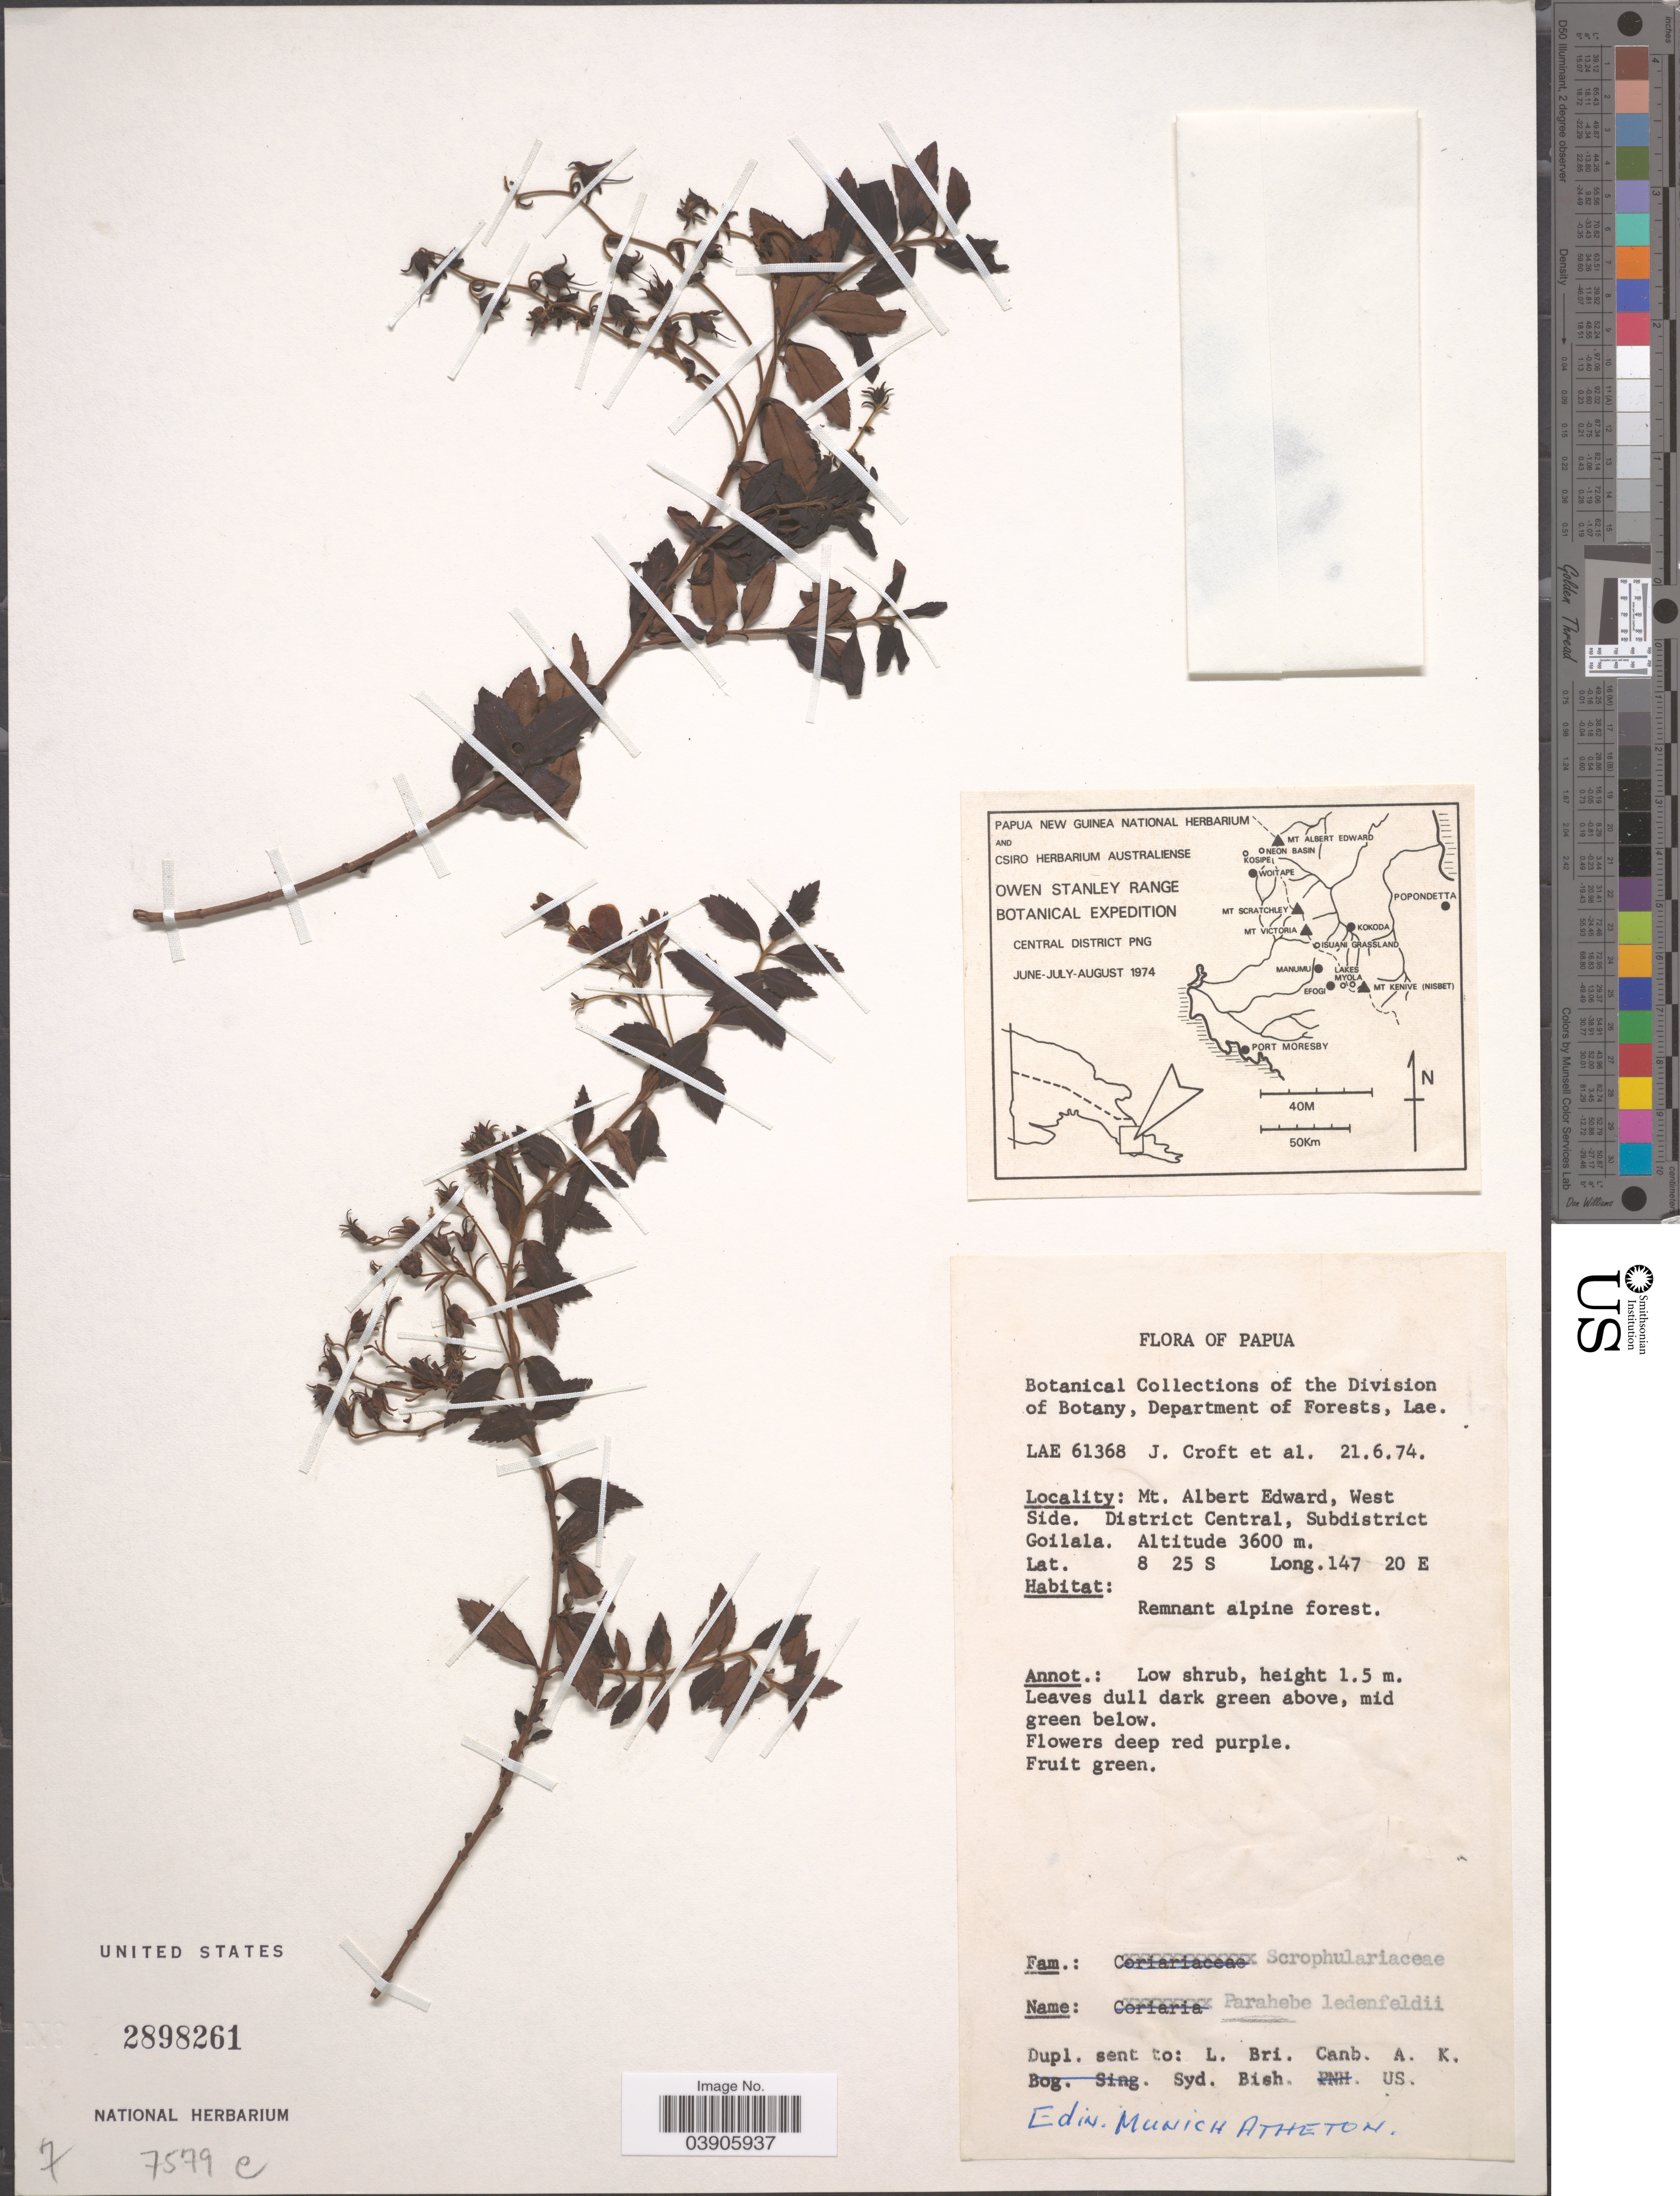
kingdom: Plantae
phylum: Tracheophyta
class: Magnoliopsida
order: Lamiales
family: Plantaginaceae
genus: Hebe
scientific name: Hebe lendenfeldii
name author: (F. Muell.) Pennell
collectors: J. Croft & et al.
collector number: LAE 61368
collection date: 1974-06-21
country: Papua New Guinea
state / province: Central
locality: Papua. Mt. Albert Edward, West Side. District Central, Subdistrict Goilala.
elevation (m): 3600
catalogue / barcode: US 2898261